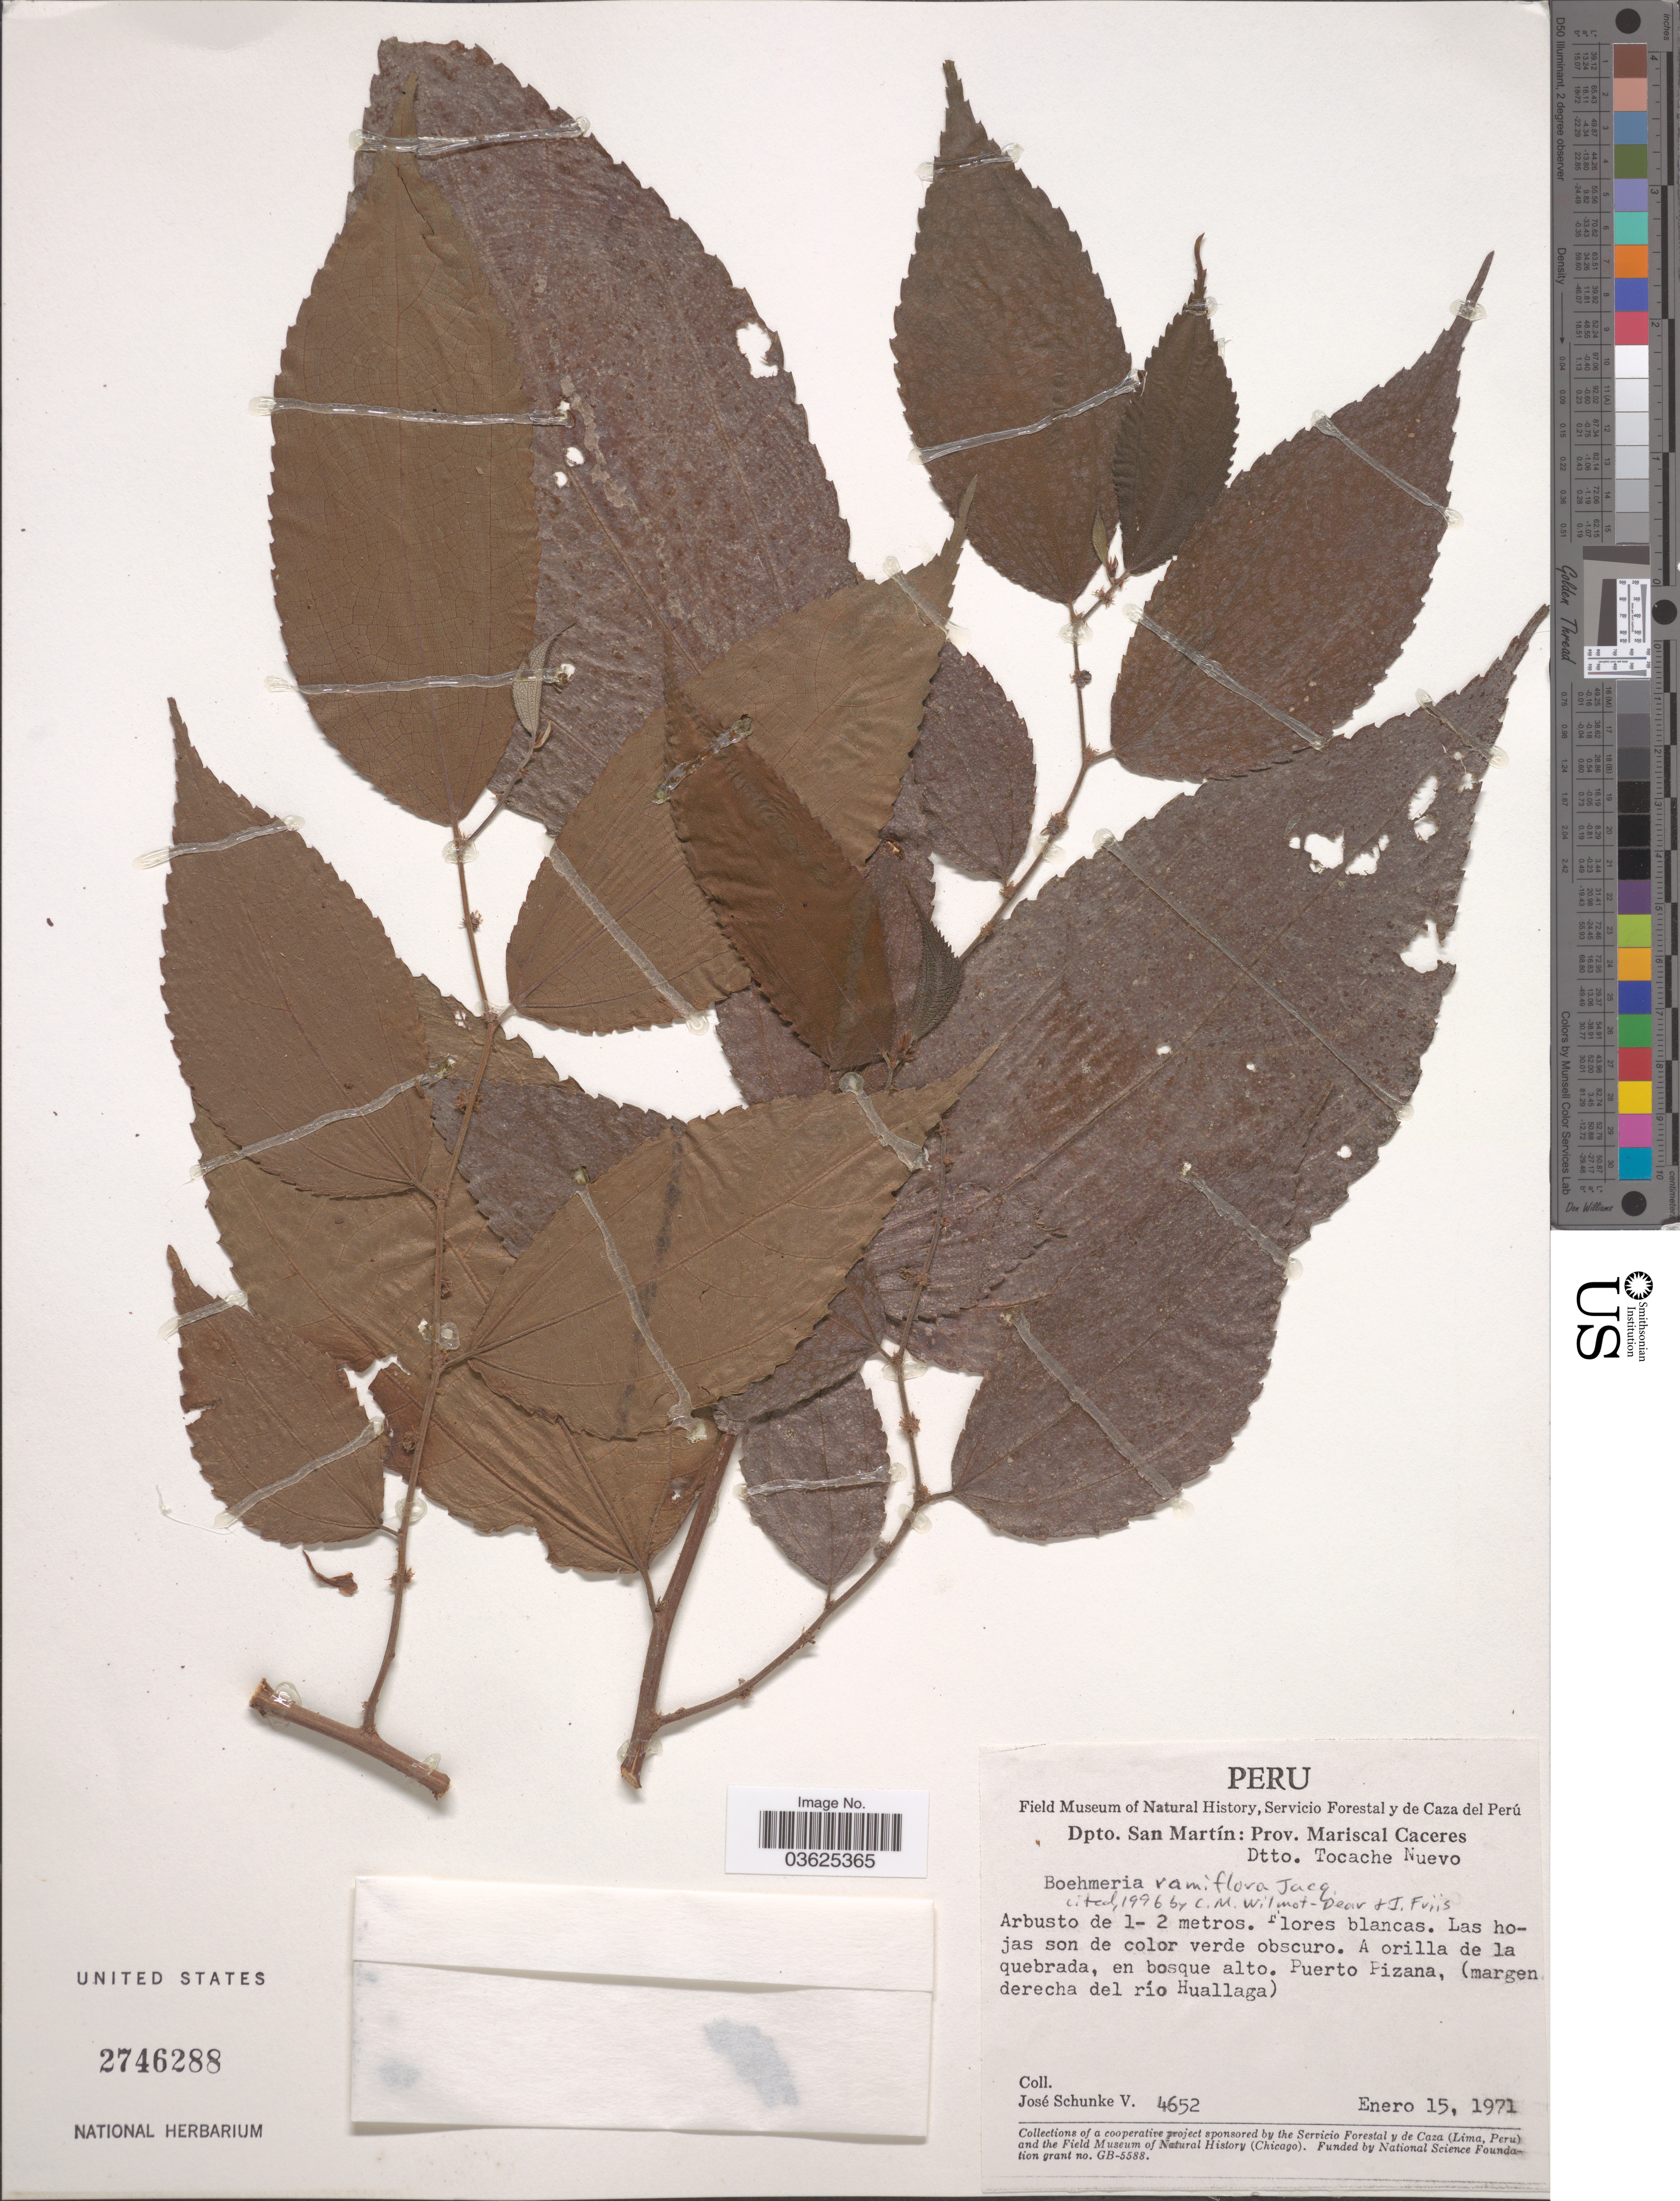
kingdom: Plantae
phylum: Tracheophyta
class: Magnoliopsida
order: Rosales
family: Urticaceae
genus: Boehmeria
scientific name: Boehmeria ramiflora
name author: Jacq.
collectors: J. Schunke Vigo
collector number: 4652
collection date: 1971-01-15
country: Peru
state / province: San Martín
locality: Dpto. San Martín: Prov. Marsical Caceres. Dtto. Tocache Nuevo. A orilla de la quebrada, en bosque alto. Puerto Pizana, (margen derecha del río Huallaga).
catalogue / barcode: US 2746288